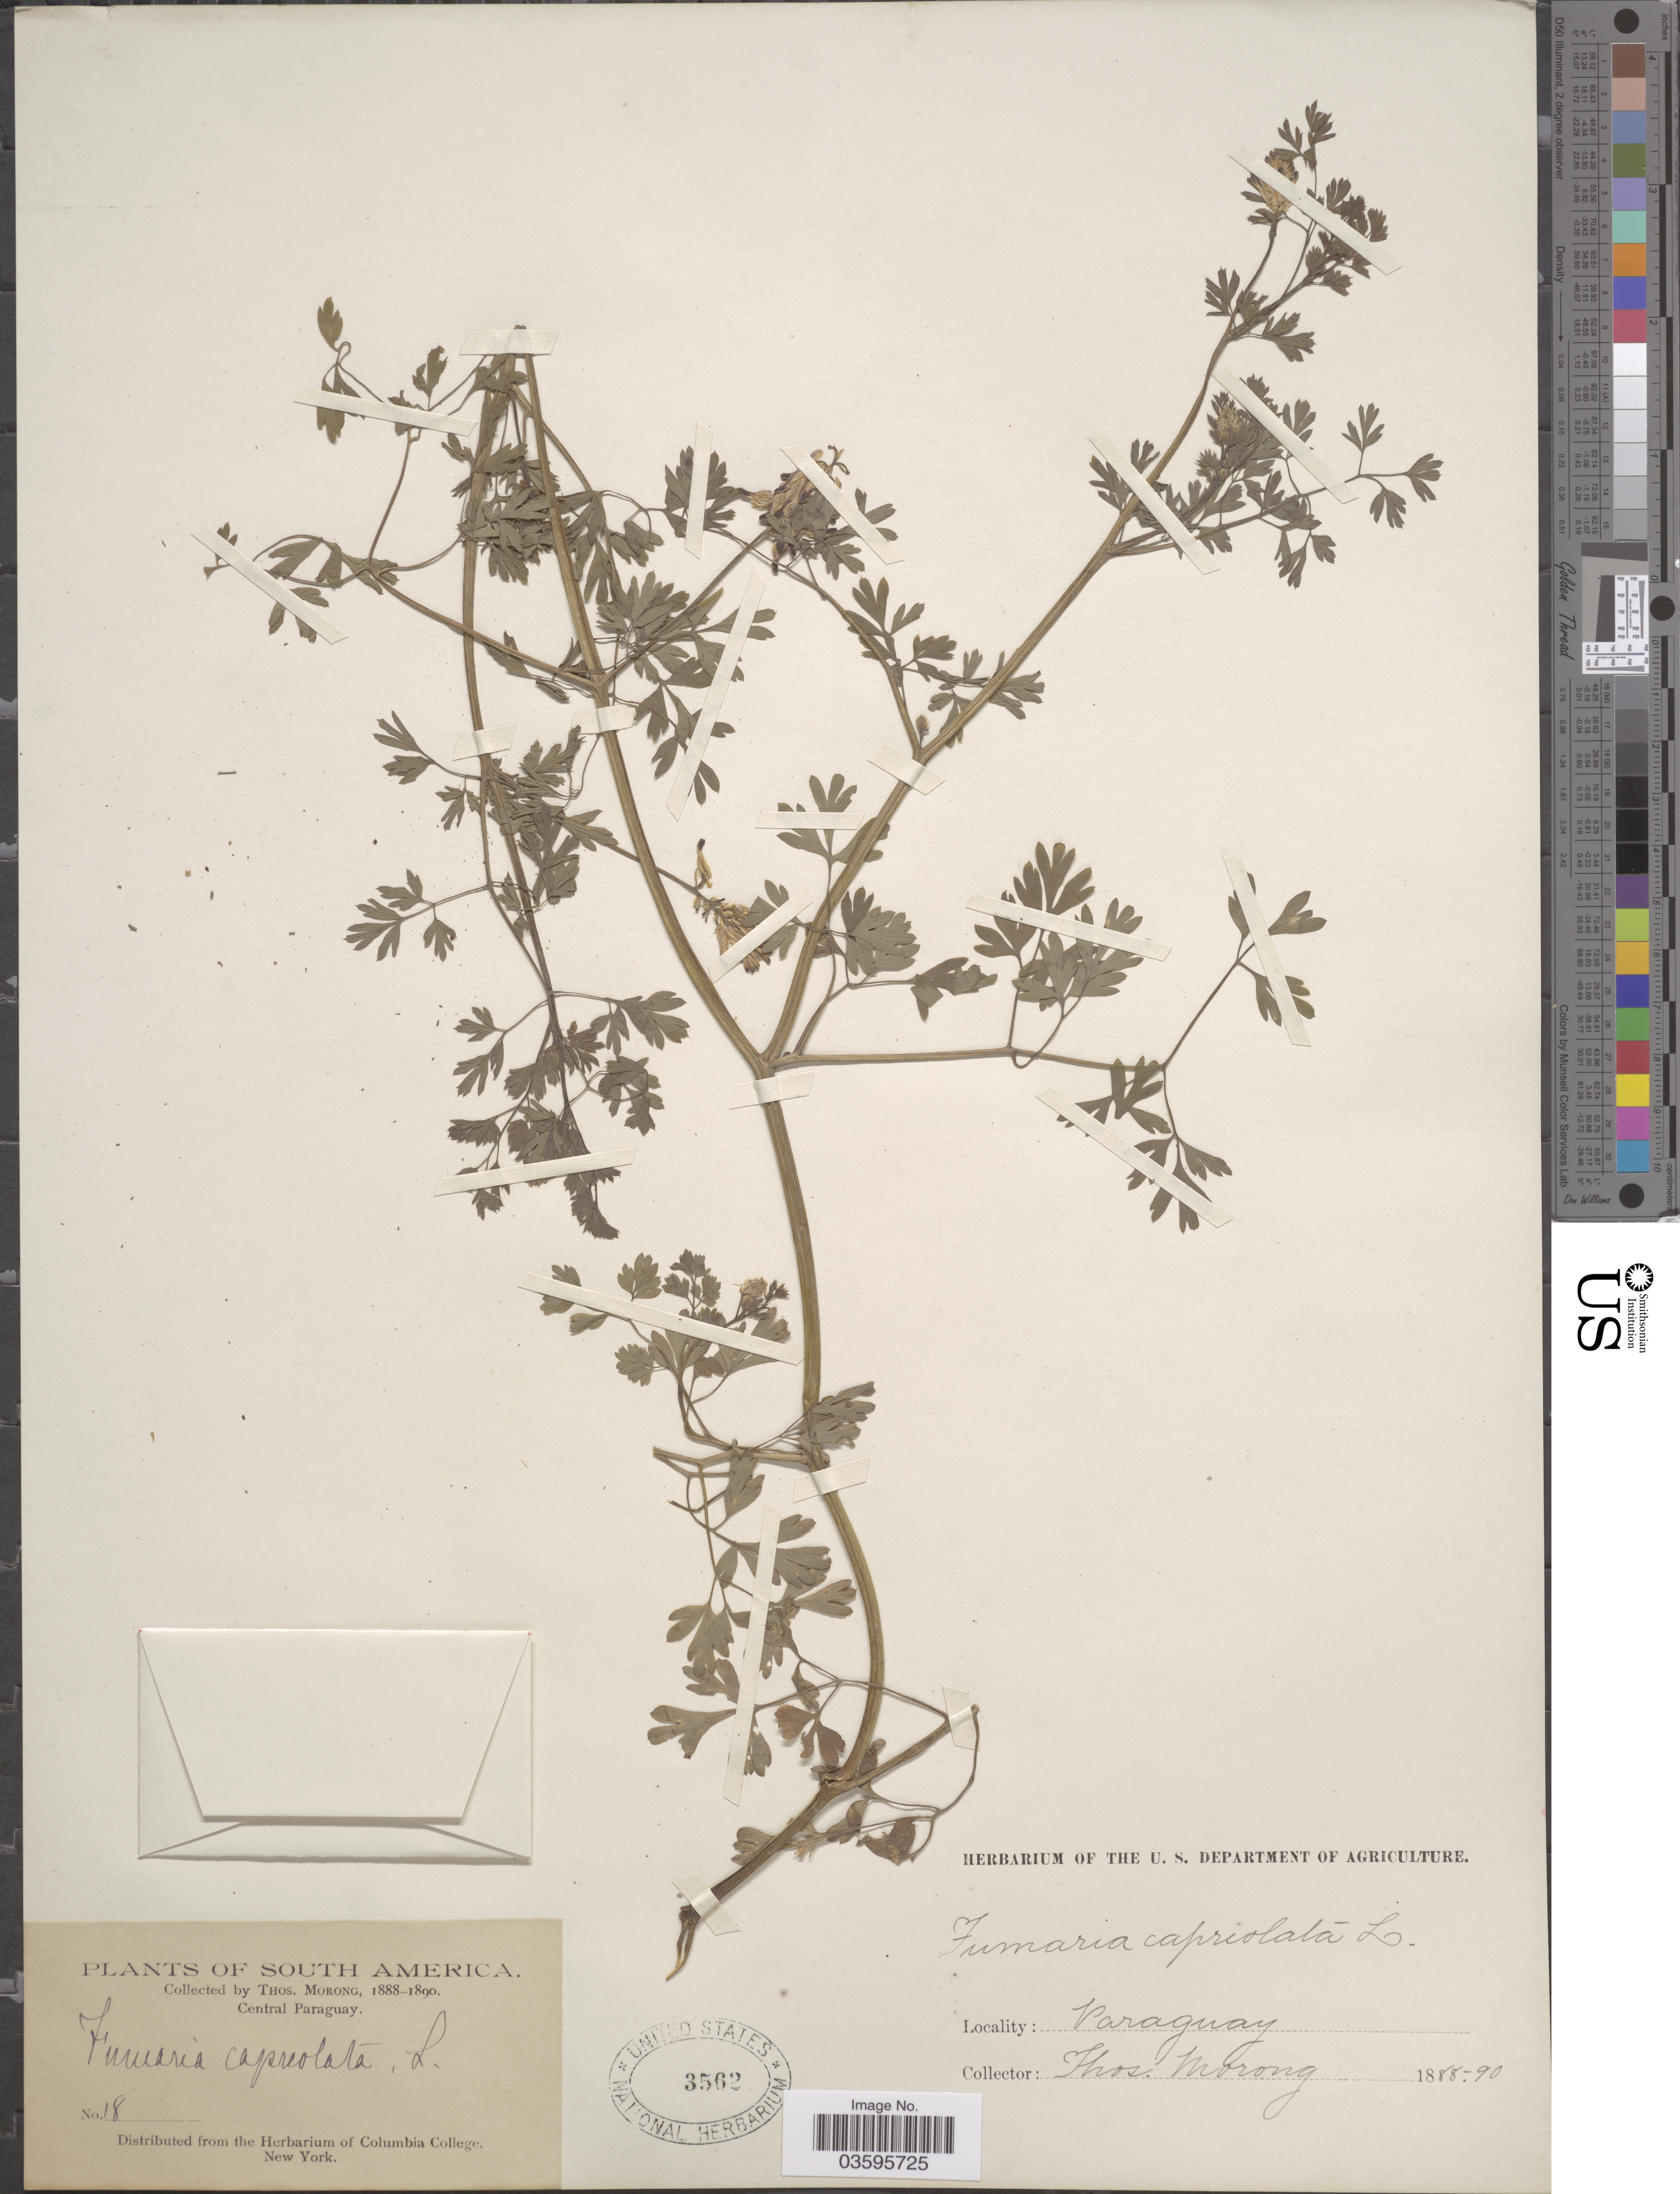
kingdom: Plantae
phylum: Tracheophyta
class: Magnoliopsida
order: Ranunculales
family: Papaveraceae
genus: Fumaria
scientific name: Fumaria capreolata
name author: L.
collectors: ex herb. T. Morong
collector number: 18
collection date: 1888/1890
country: Paraguay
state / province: Central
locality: Central Paraguay.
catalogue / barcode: US 3562